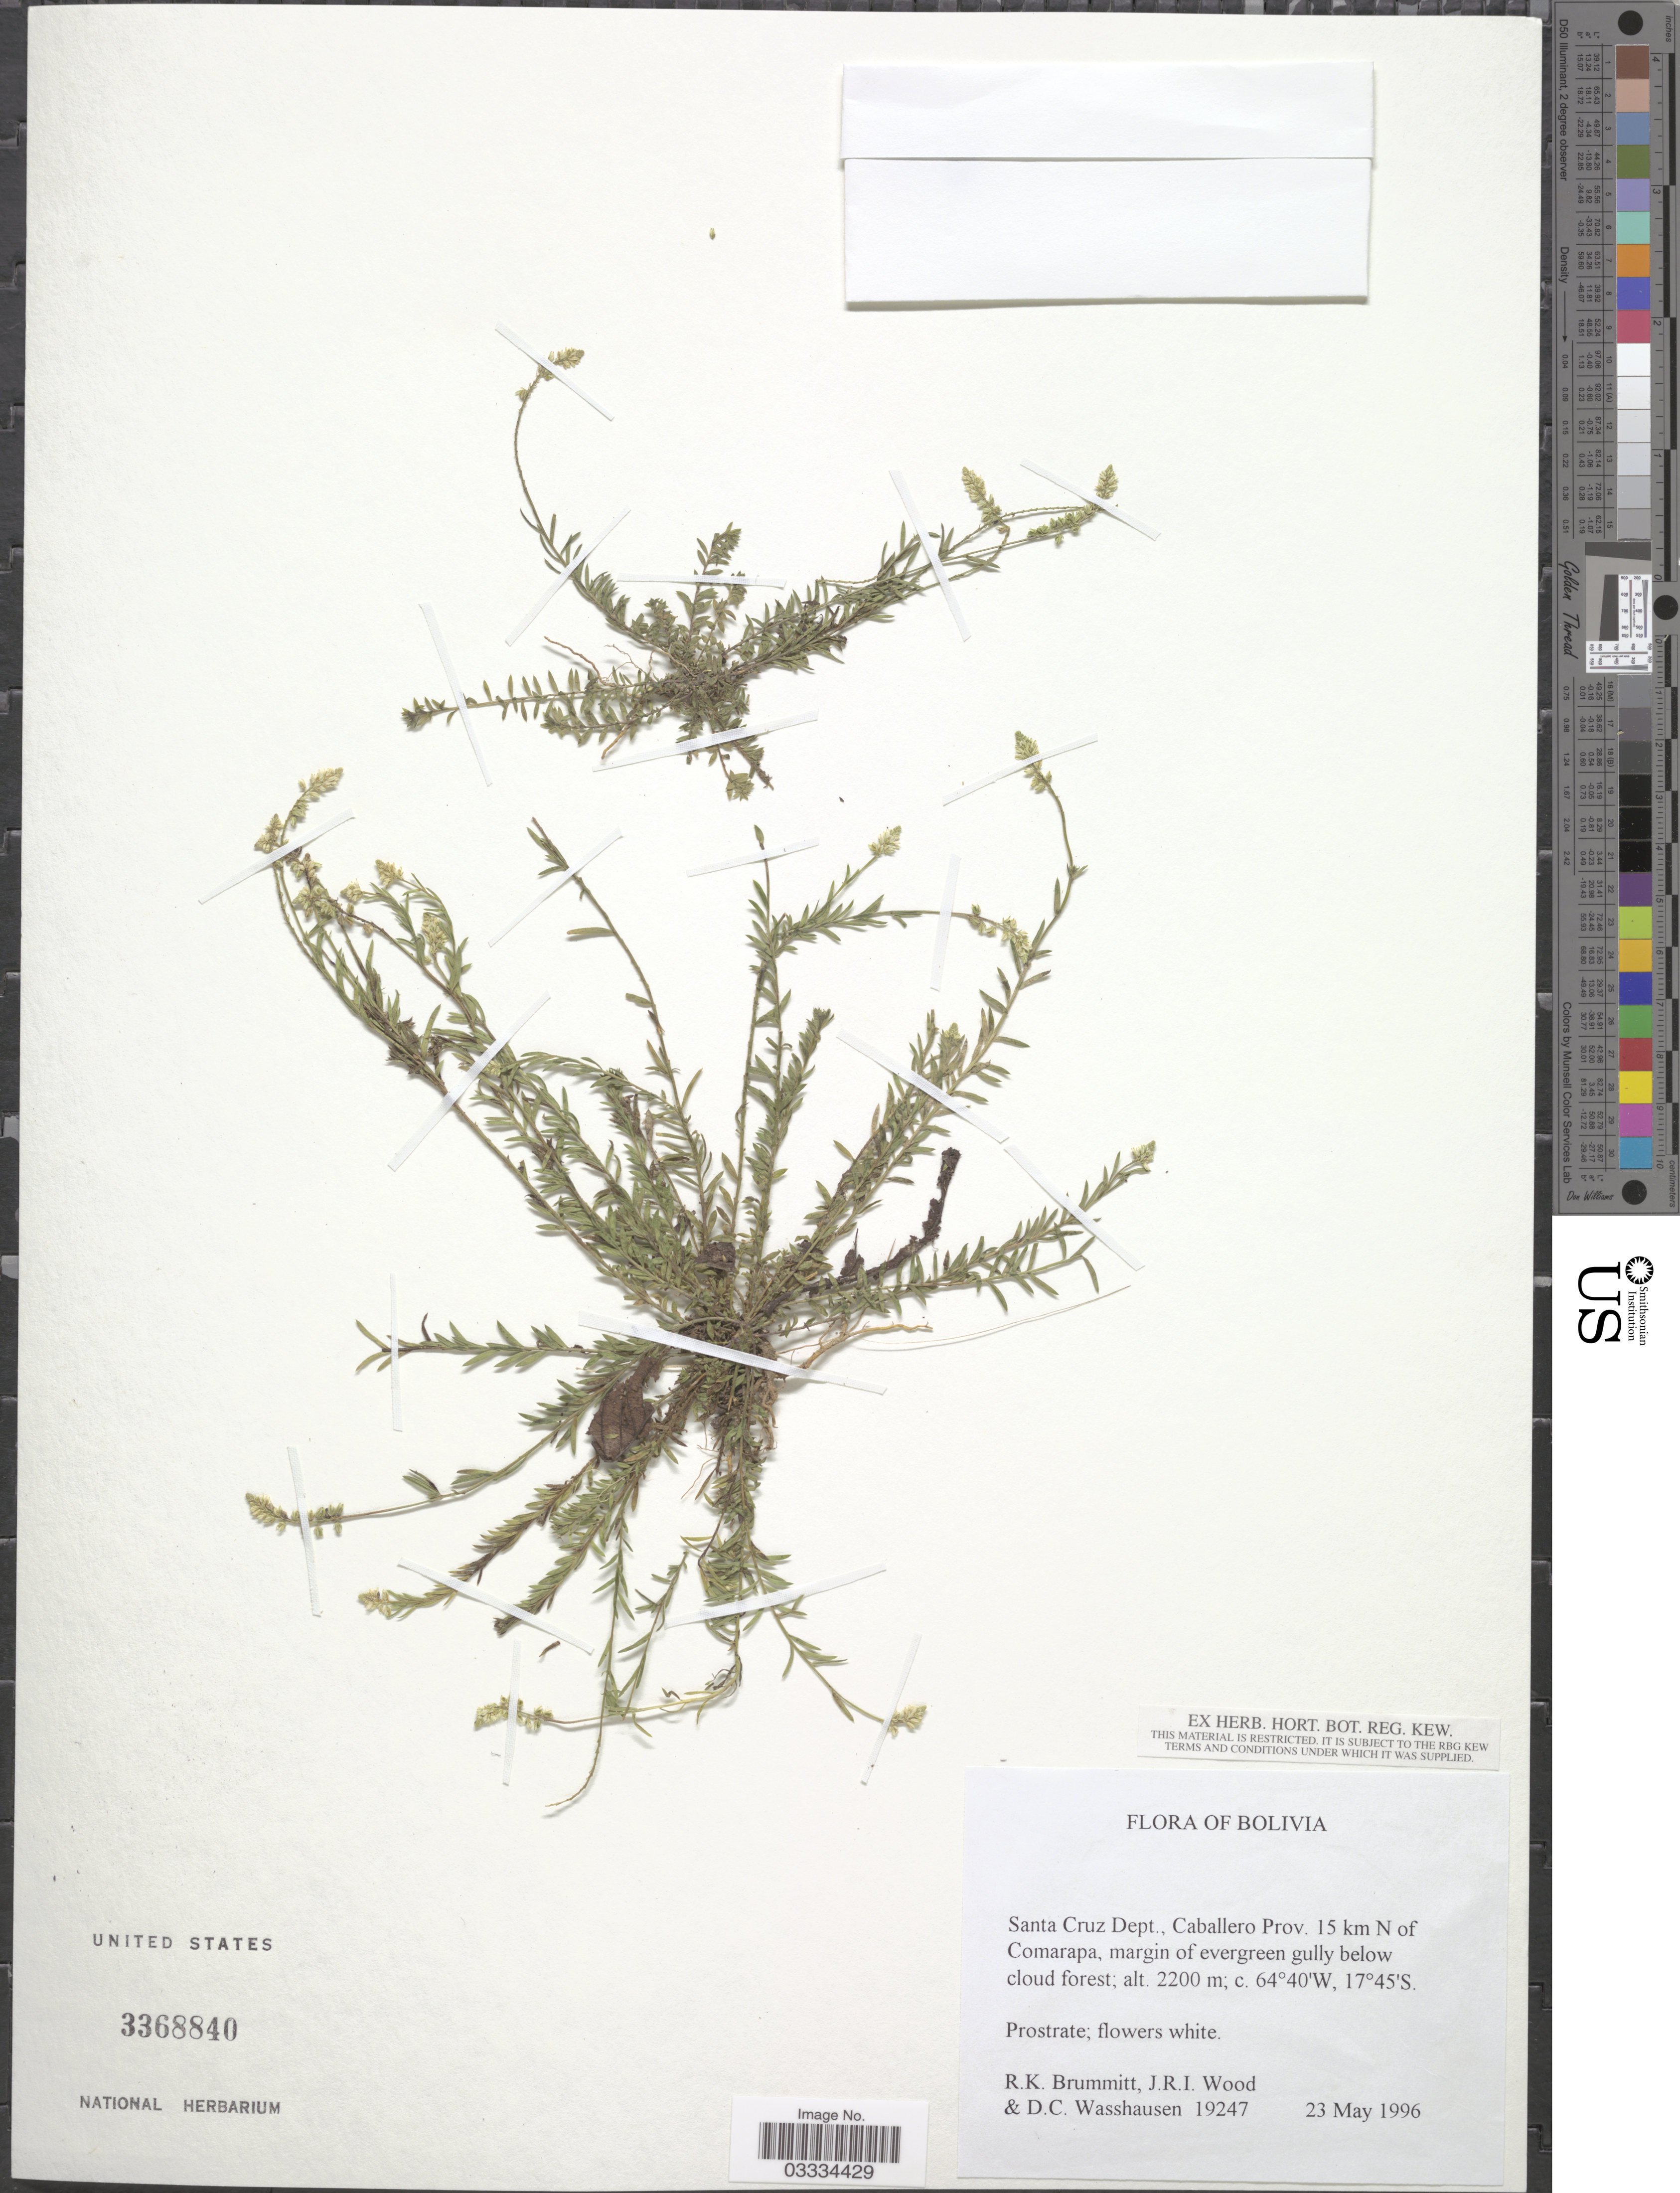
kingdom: Plantae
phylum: Tracheophyta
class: Magnoliopsida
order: Fabales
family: Polygalaceae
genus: Polygala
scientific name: Polygala sp.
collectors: R. Brummitt, J. R. I. Wood & D. C. Wasshausen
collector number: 19247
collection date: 1996-05-23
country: Bolivia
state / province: Santa Cruz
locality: Santa Cruz Dept., Caballero Prov. 15 km N of Comarapa, margin of evergreen gully below cloud forest.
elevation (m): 2200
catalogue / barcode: US 3368840